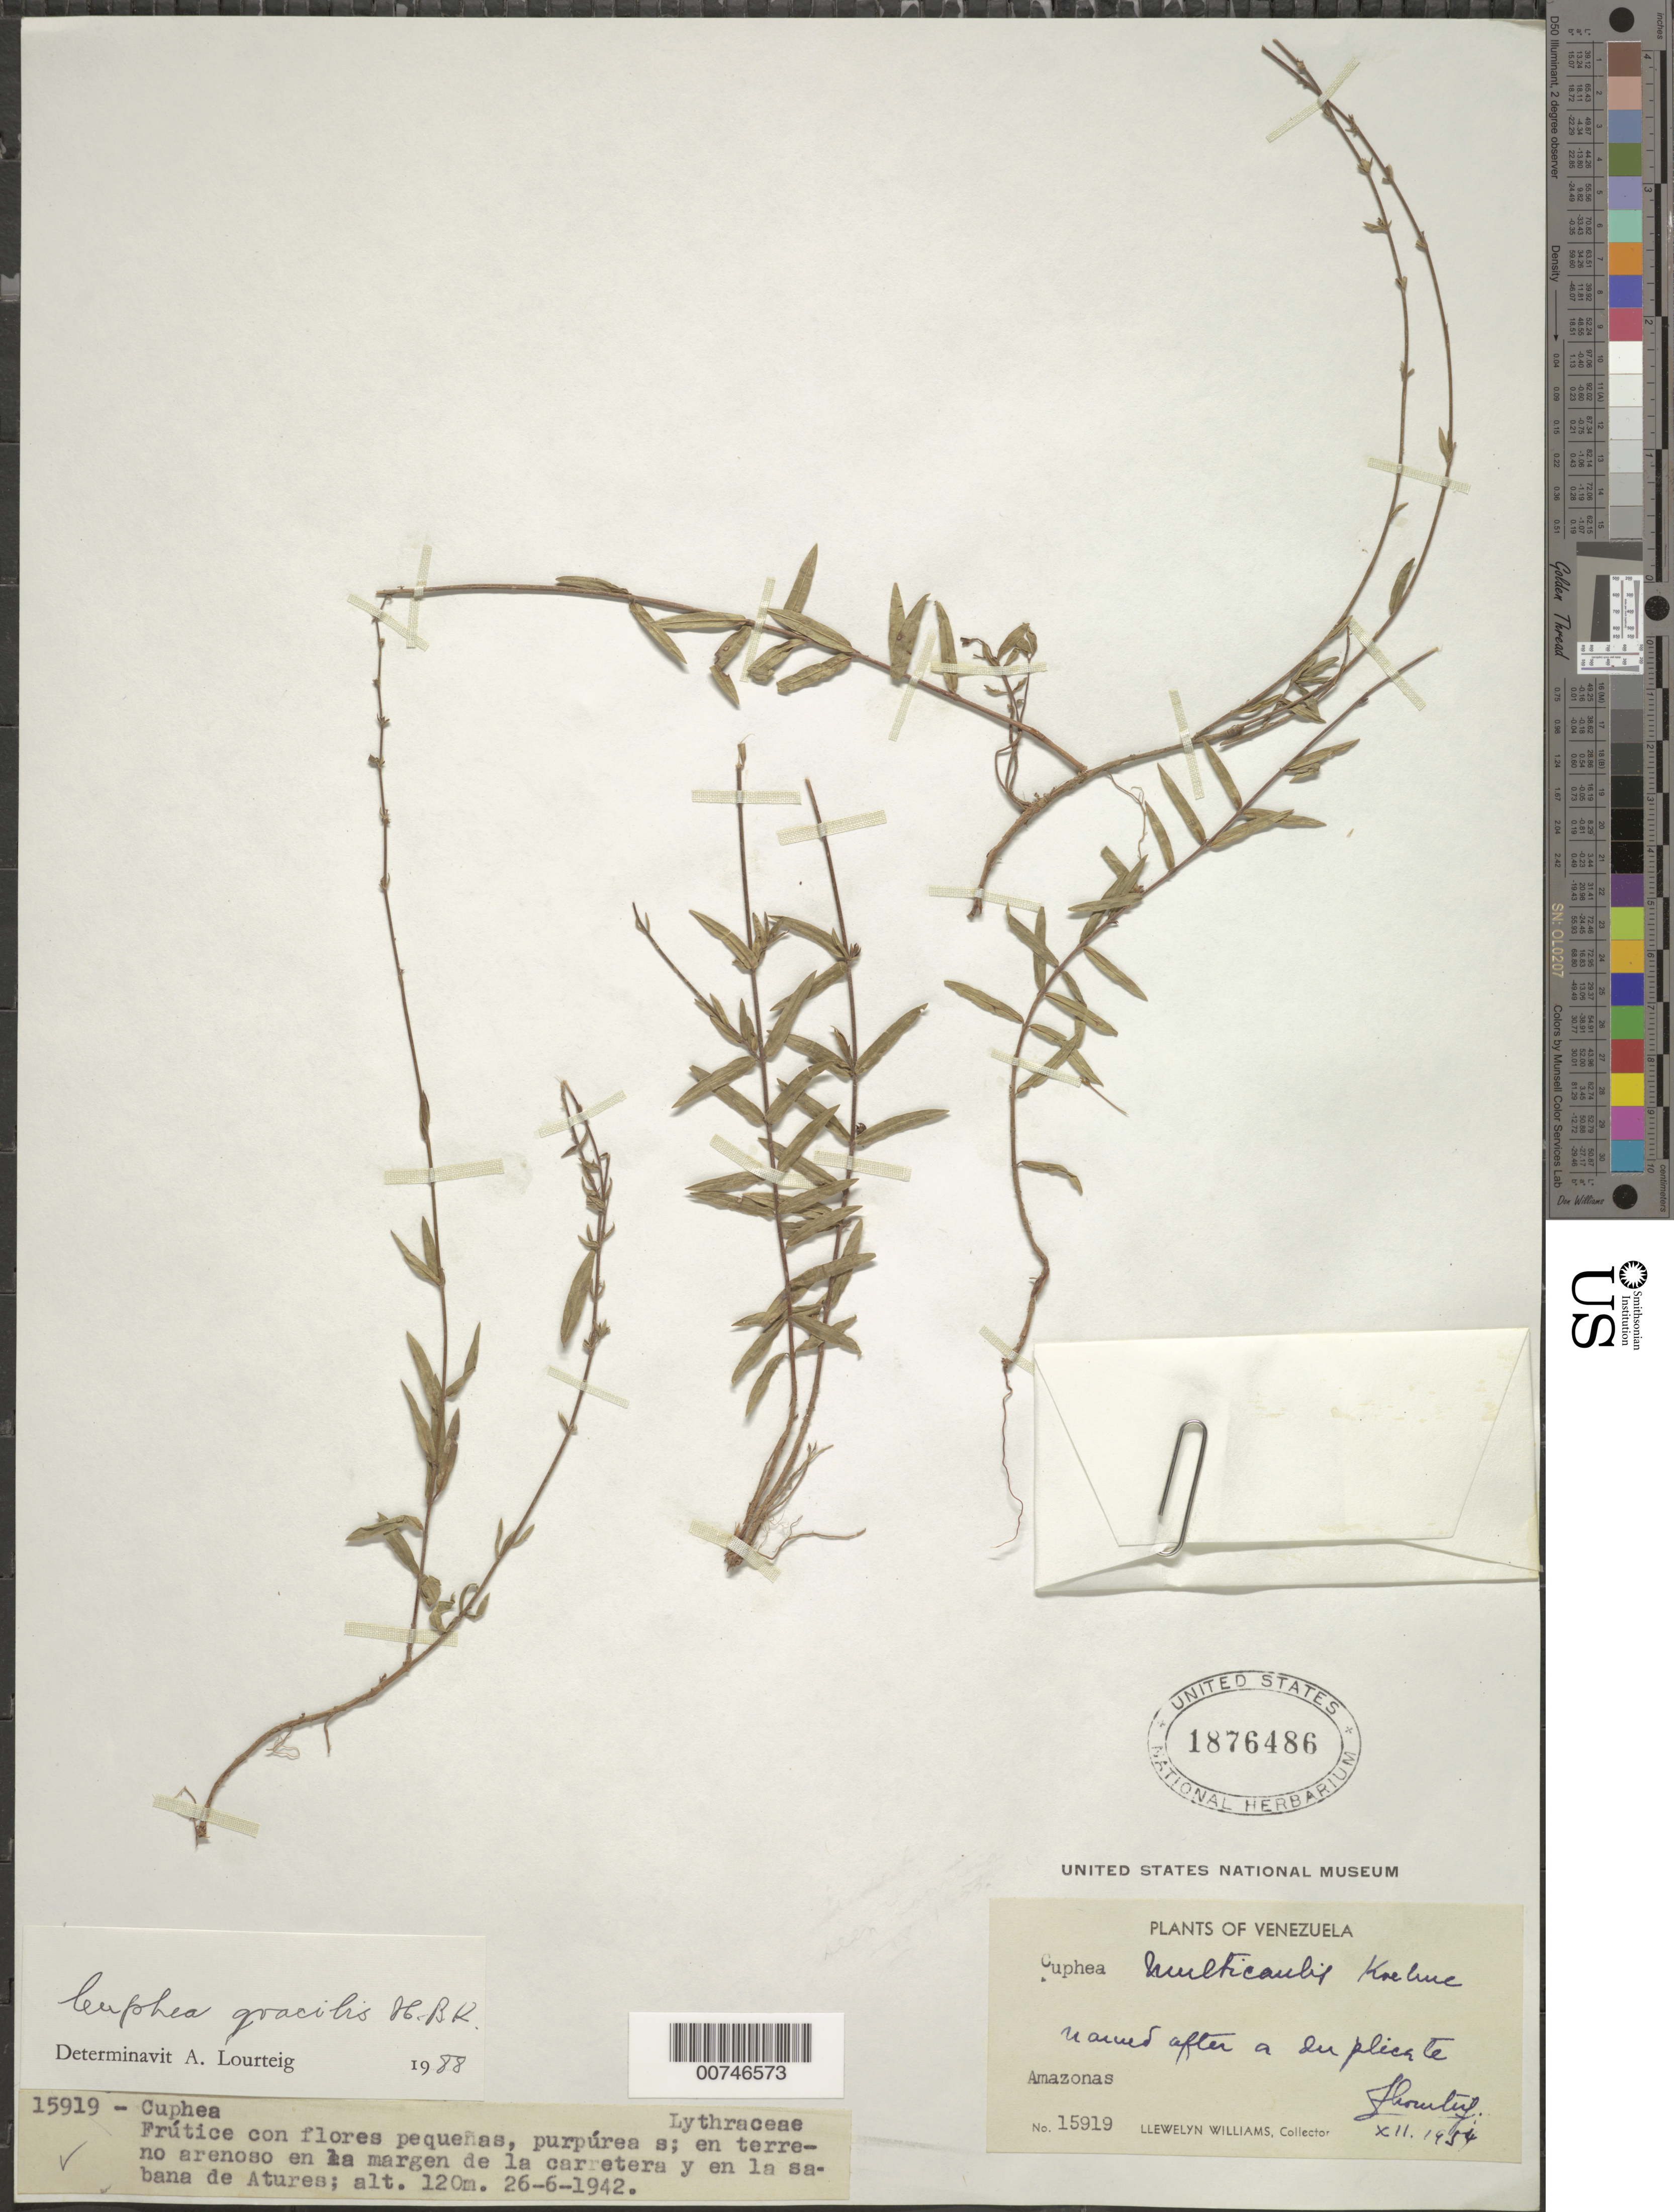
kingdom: Plantae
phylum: Tracheophyta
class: Magnoliopsida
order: Myrtales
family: Lythraceae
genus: Cuphea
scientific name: Cuphea gracilis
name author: Kunth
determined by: Lourteig, A.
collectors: Ll. Williams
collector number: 15919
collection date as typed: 26-Jun-42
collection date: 1942-06-26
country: Venezuela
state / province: Amazonas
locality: Atures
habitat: Terreno arenoso, en la margen de la carretera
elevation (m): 120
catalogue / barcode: US 1876486